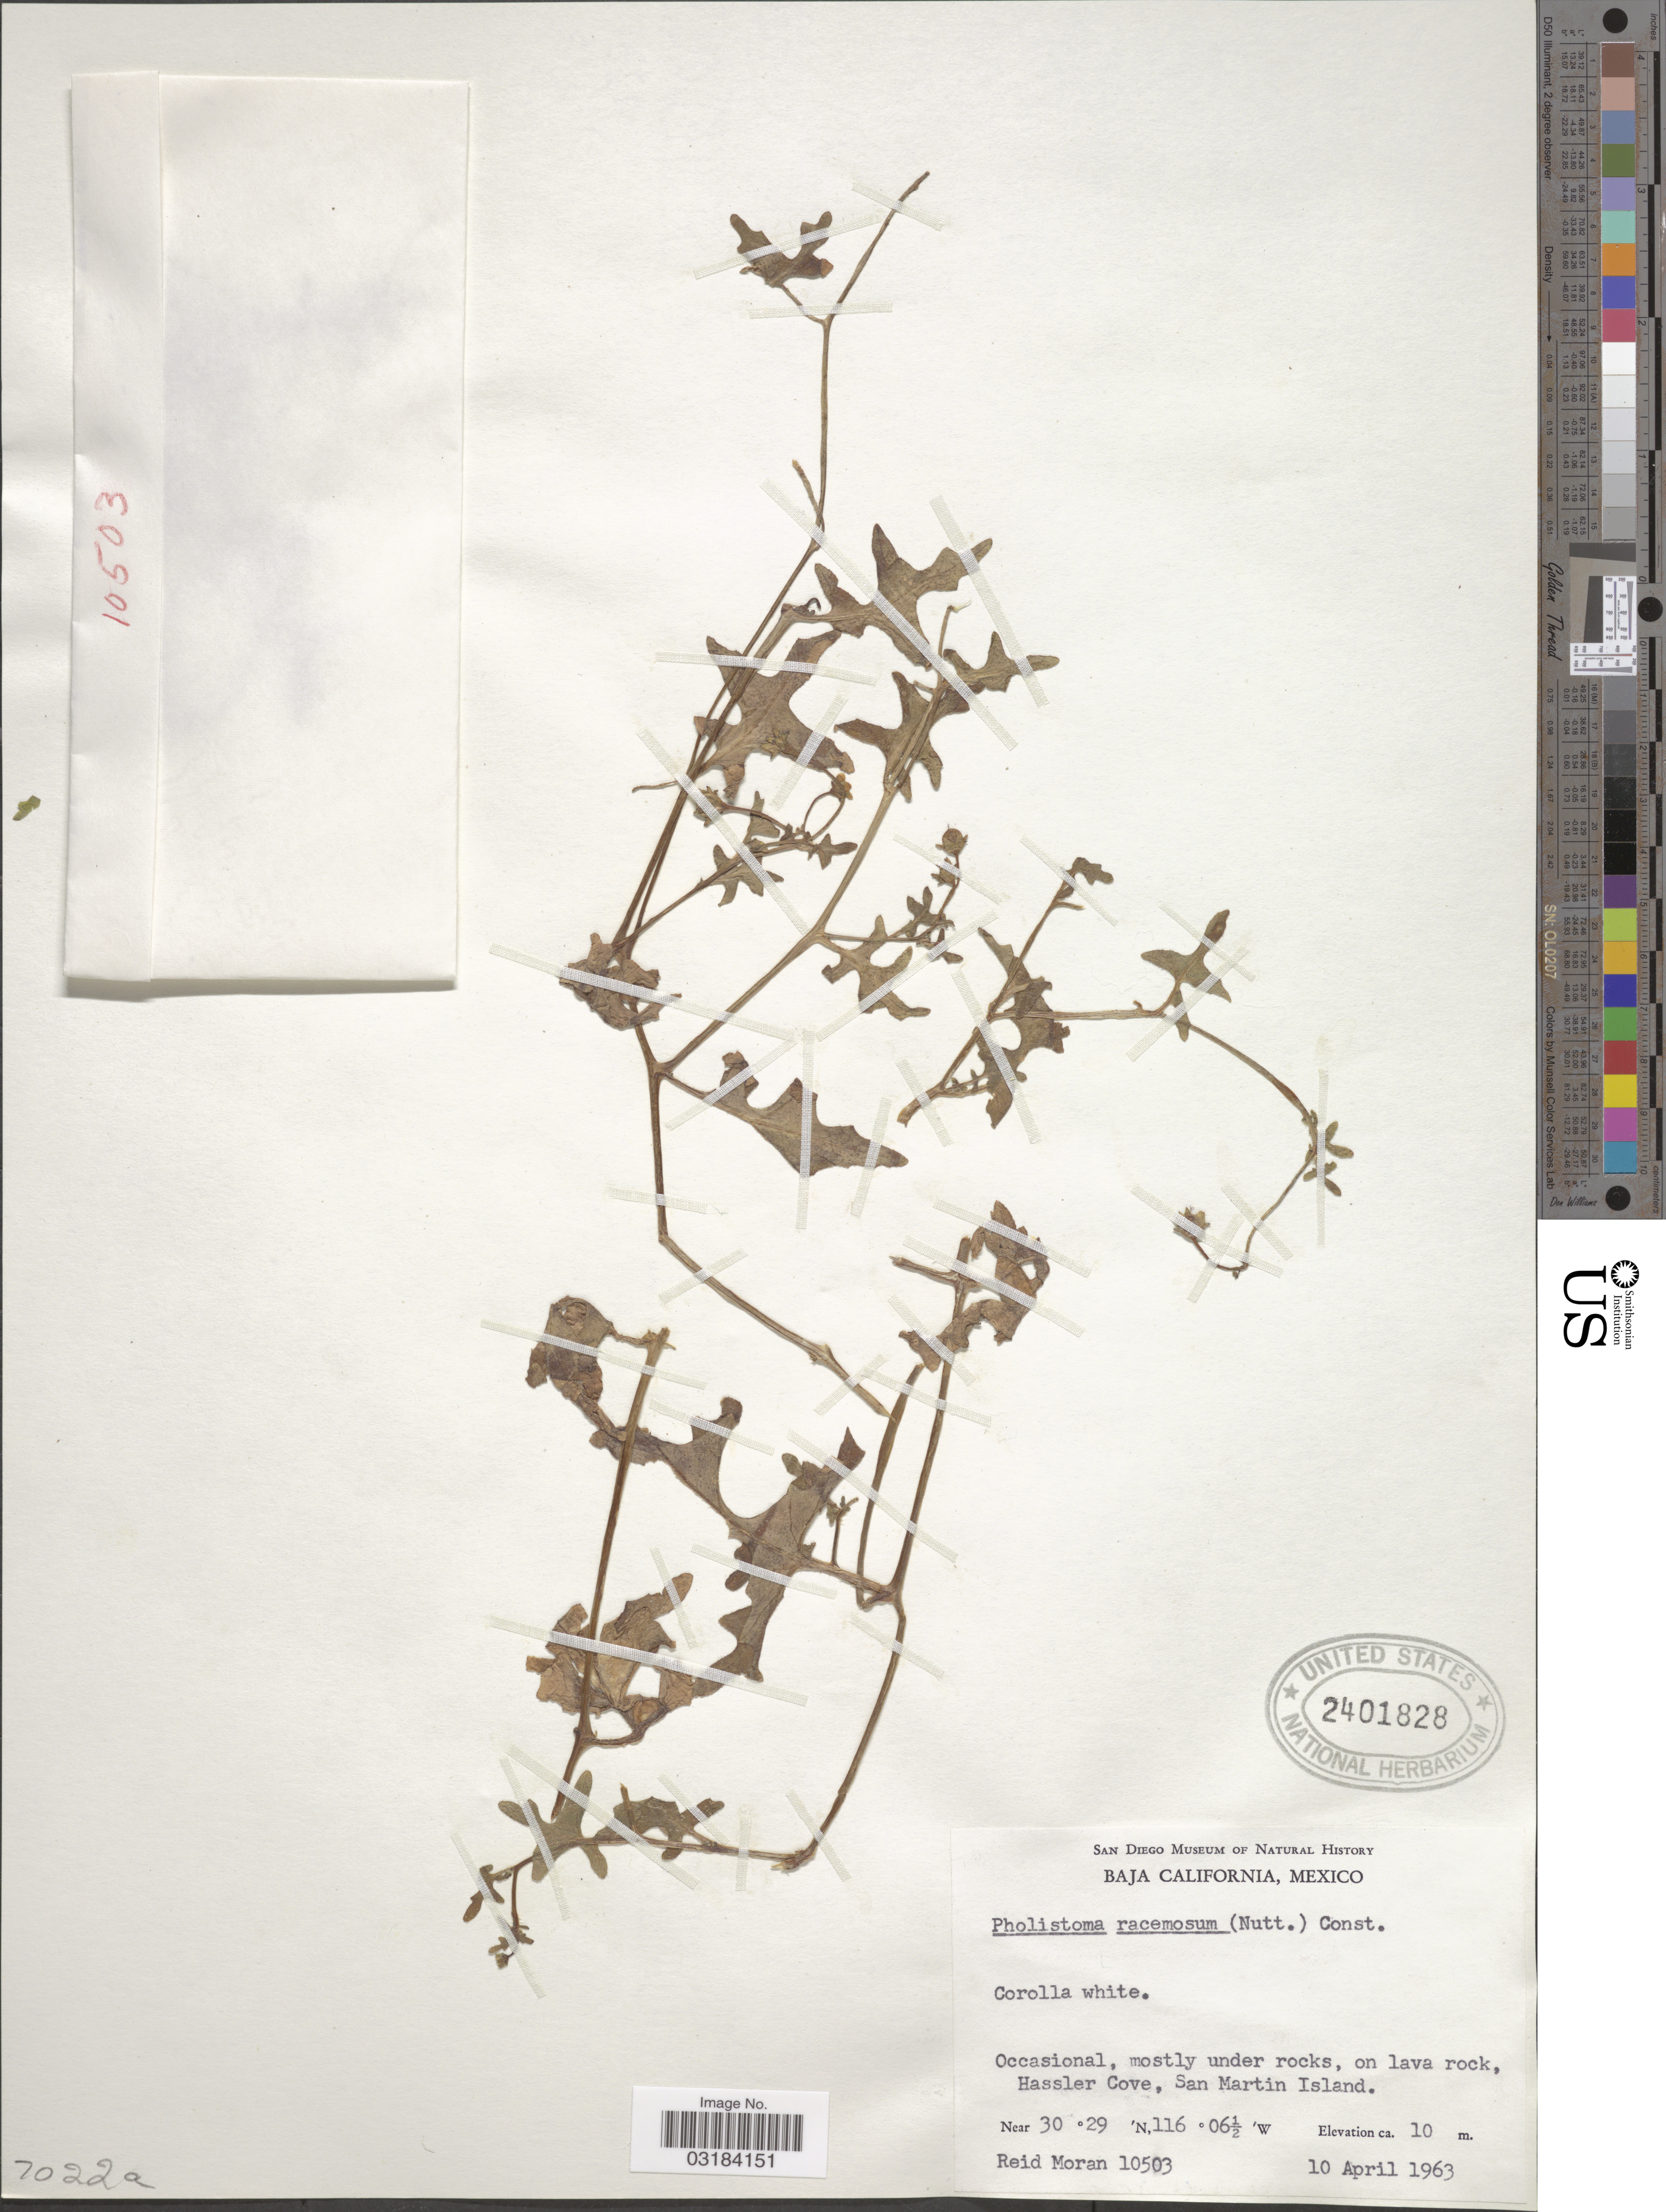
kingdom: Plantae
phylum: Tracheophyta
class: Magnoliopsida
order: Boraginales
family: Hydrophyllaceae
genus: Pholistoma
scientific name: Pholistoma racemosum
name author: (Nutt. ex A. Gray) Constance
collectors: R. V. Moran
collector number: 10503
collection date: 1963-04-10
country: Mexico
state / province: Baja California Norte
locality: Hassler Cove, San Martin Island.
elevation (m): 10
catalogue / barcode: US 2401828